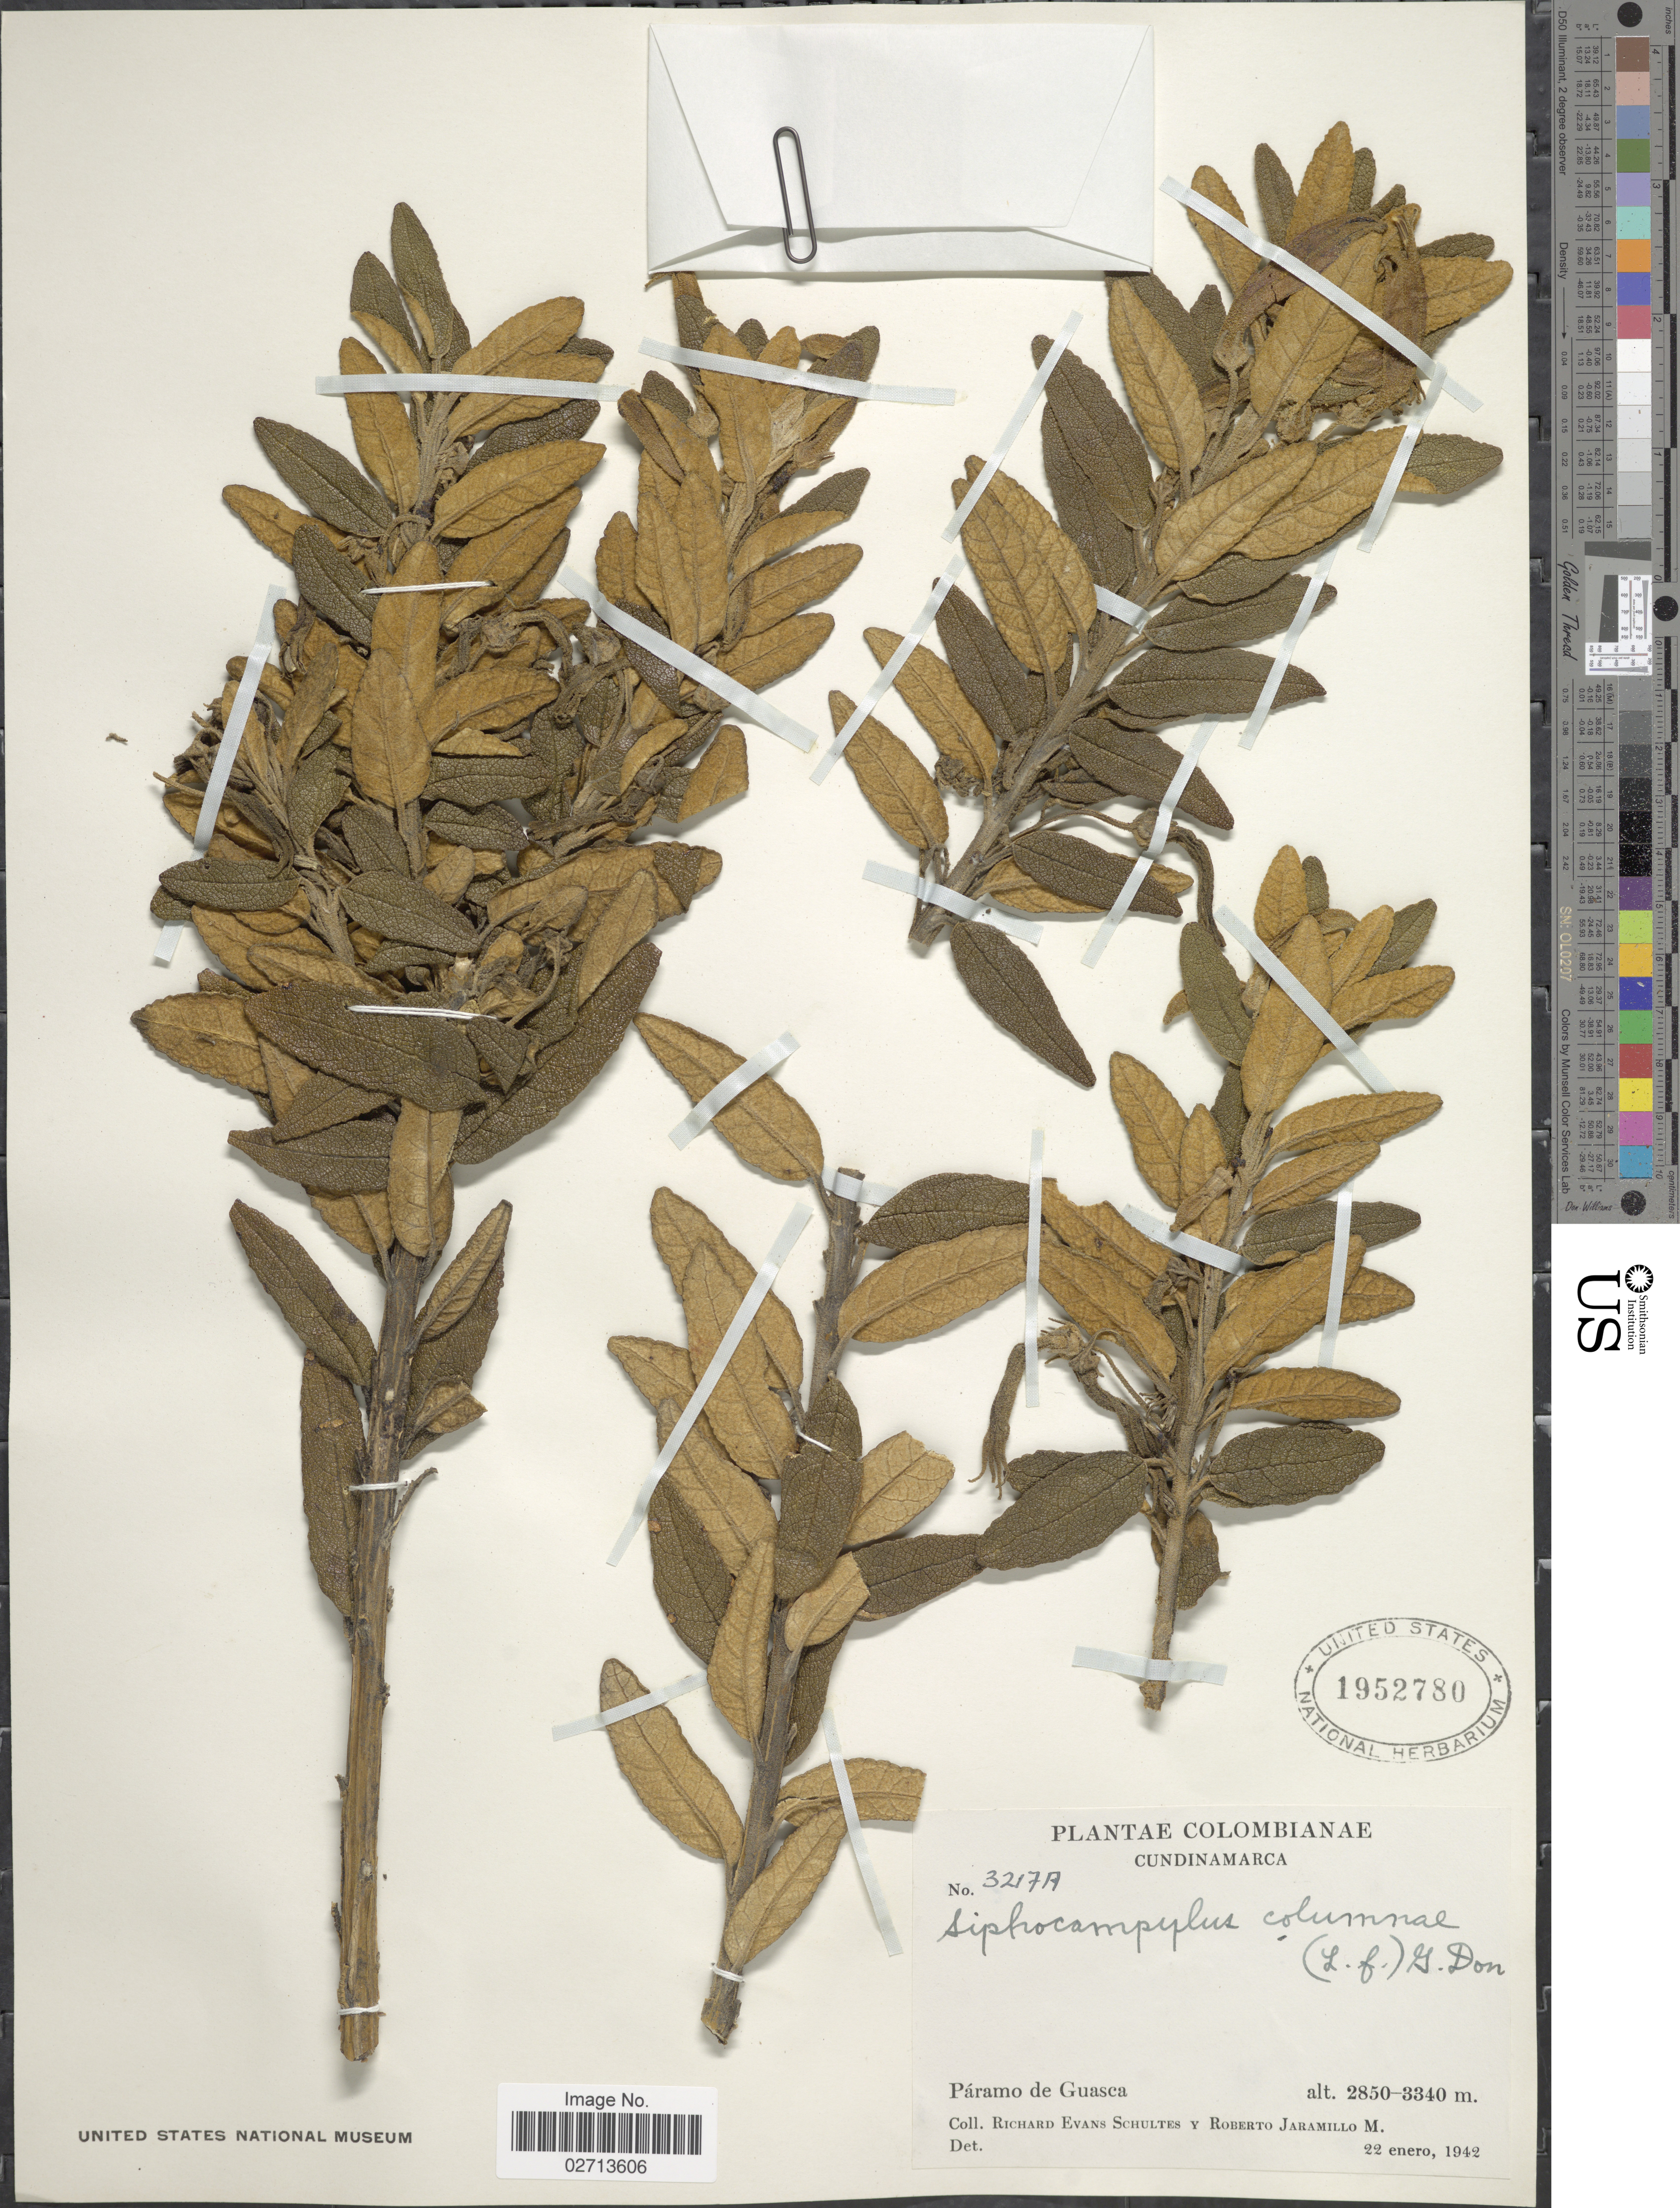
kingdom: Plantae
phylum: Tracheophyta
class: Magnoliopsida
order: Asterales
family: Campanulaceae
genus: Siphocampylus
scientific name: Siphocampylus columnae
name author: (L. f.) G. Don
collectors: R. E. Schultes & R. Jaramillo M.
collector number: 3217A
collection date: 1942-01-22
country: Colombia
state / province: Cundinamarca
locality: Paramo de Guasca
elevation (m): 2850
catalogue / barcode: US 1952780